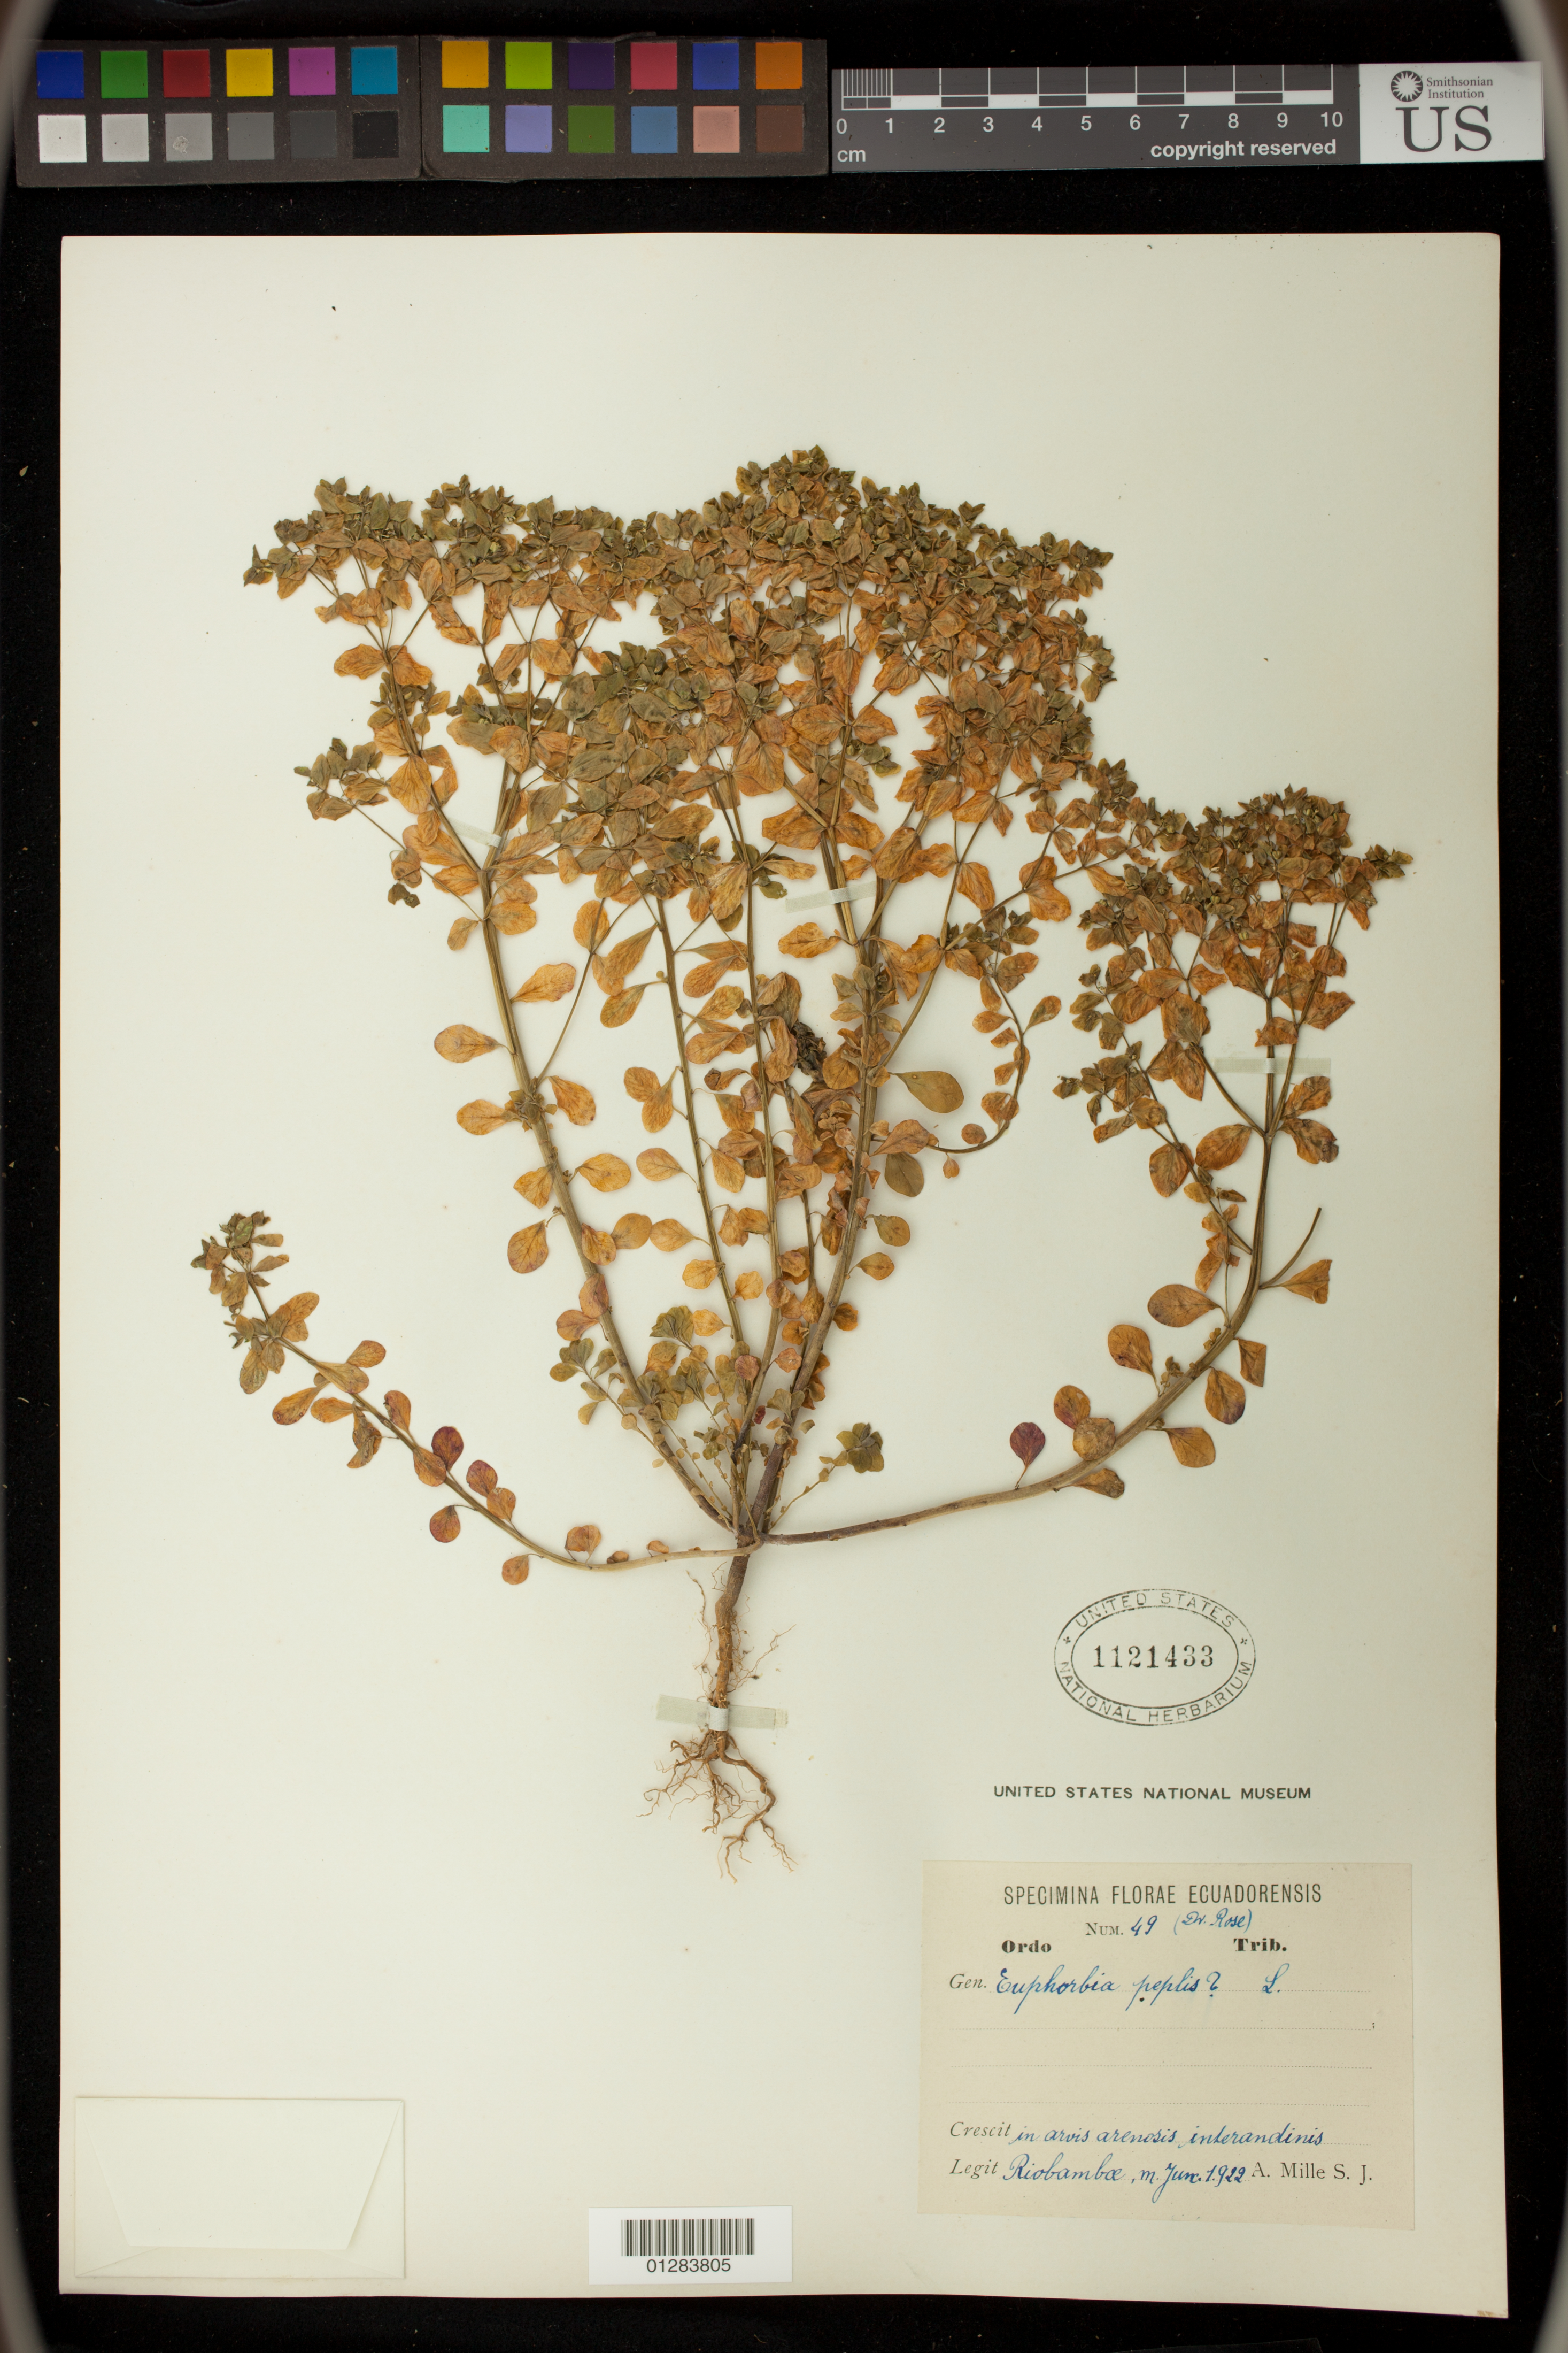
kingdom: Plantae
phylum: Tracheophyta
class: Magnoliopsida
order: Malpighiales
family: Euphorbiaceae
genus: Euphorbia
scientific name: Euphorbia peplus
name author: L.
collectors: A. Mille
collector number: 49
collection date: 1922-06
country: Ecuador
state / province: Chimborazo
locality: Riobamboe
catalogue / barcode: US 1121433